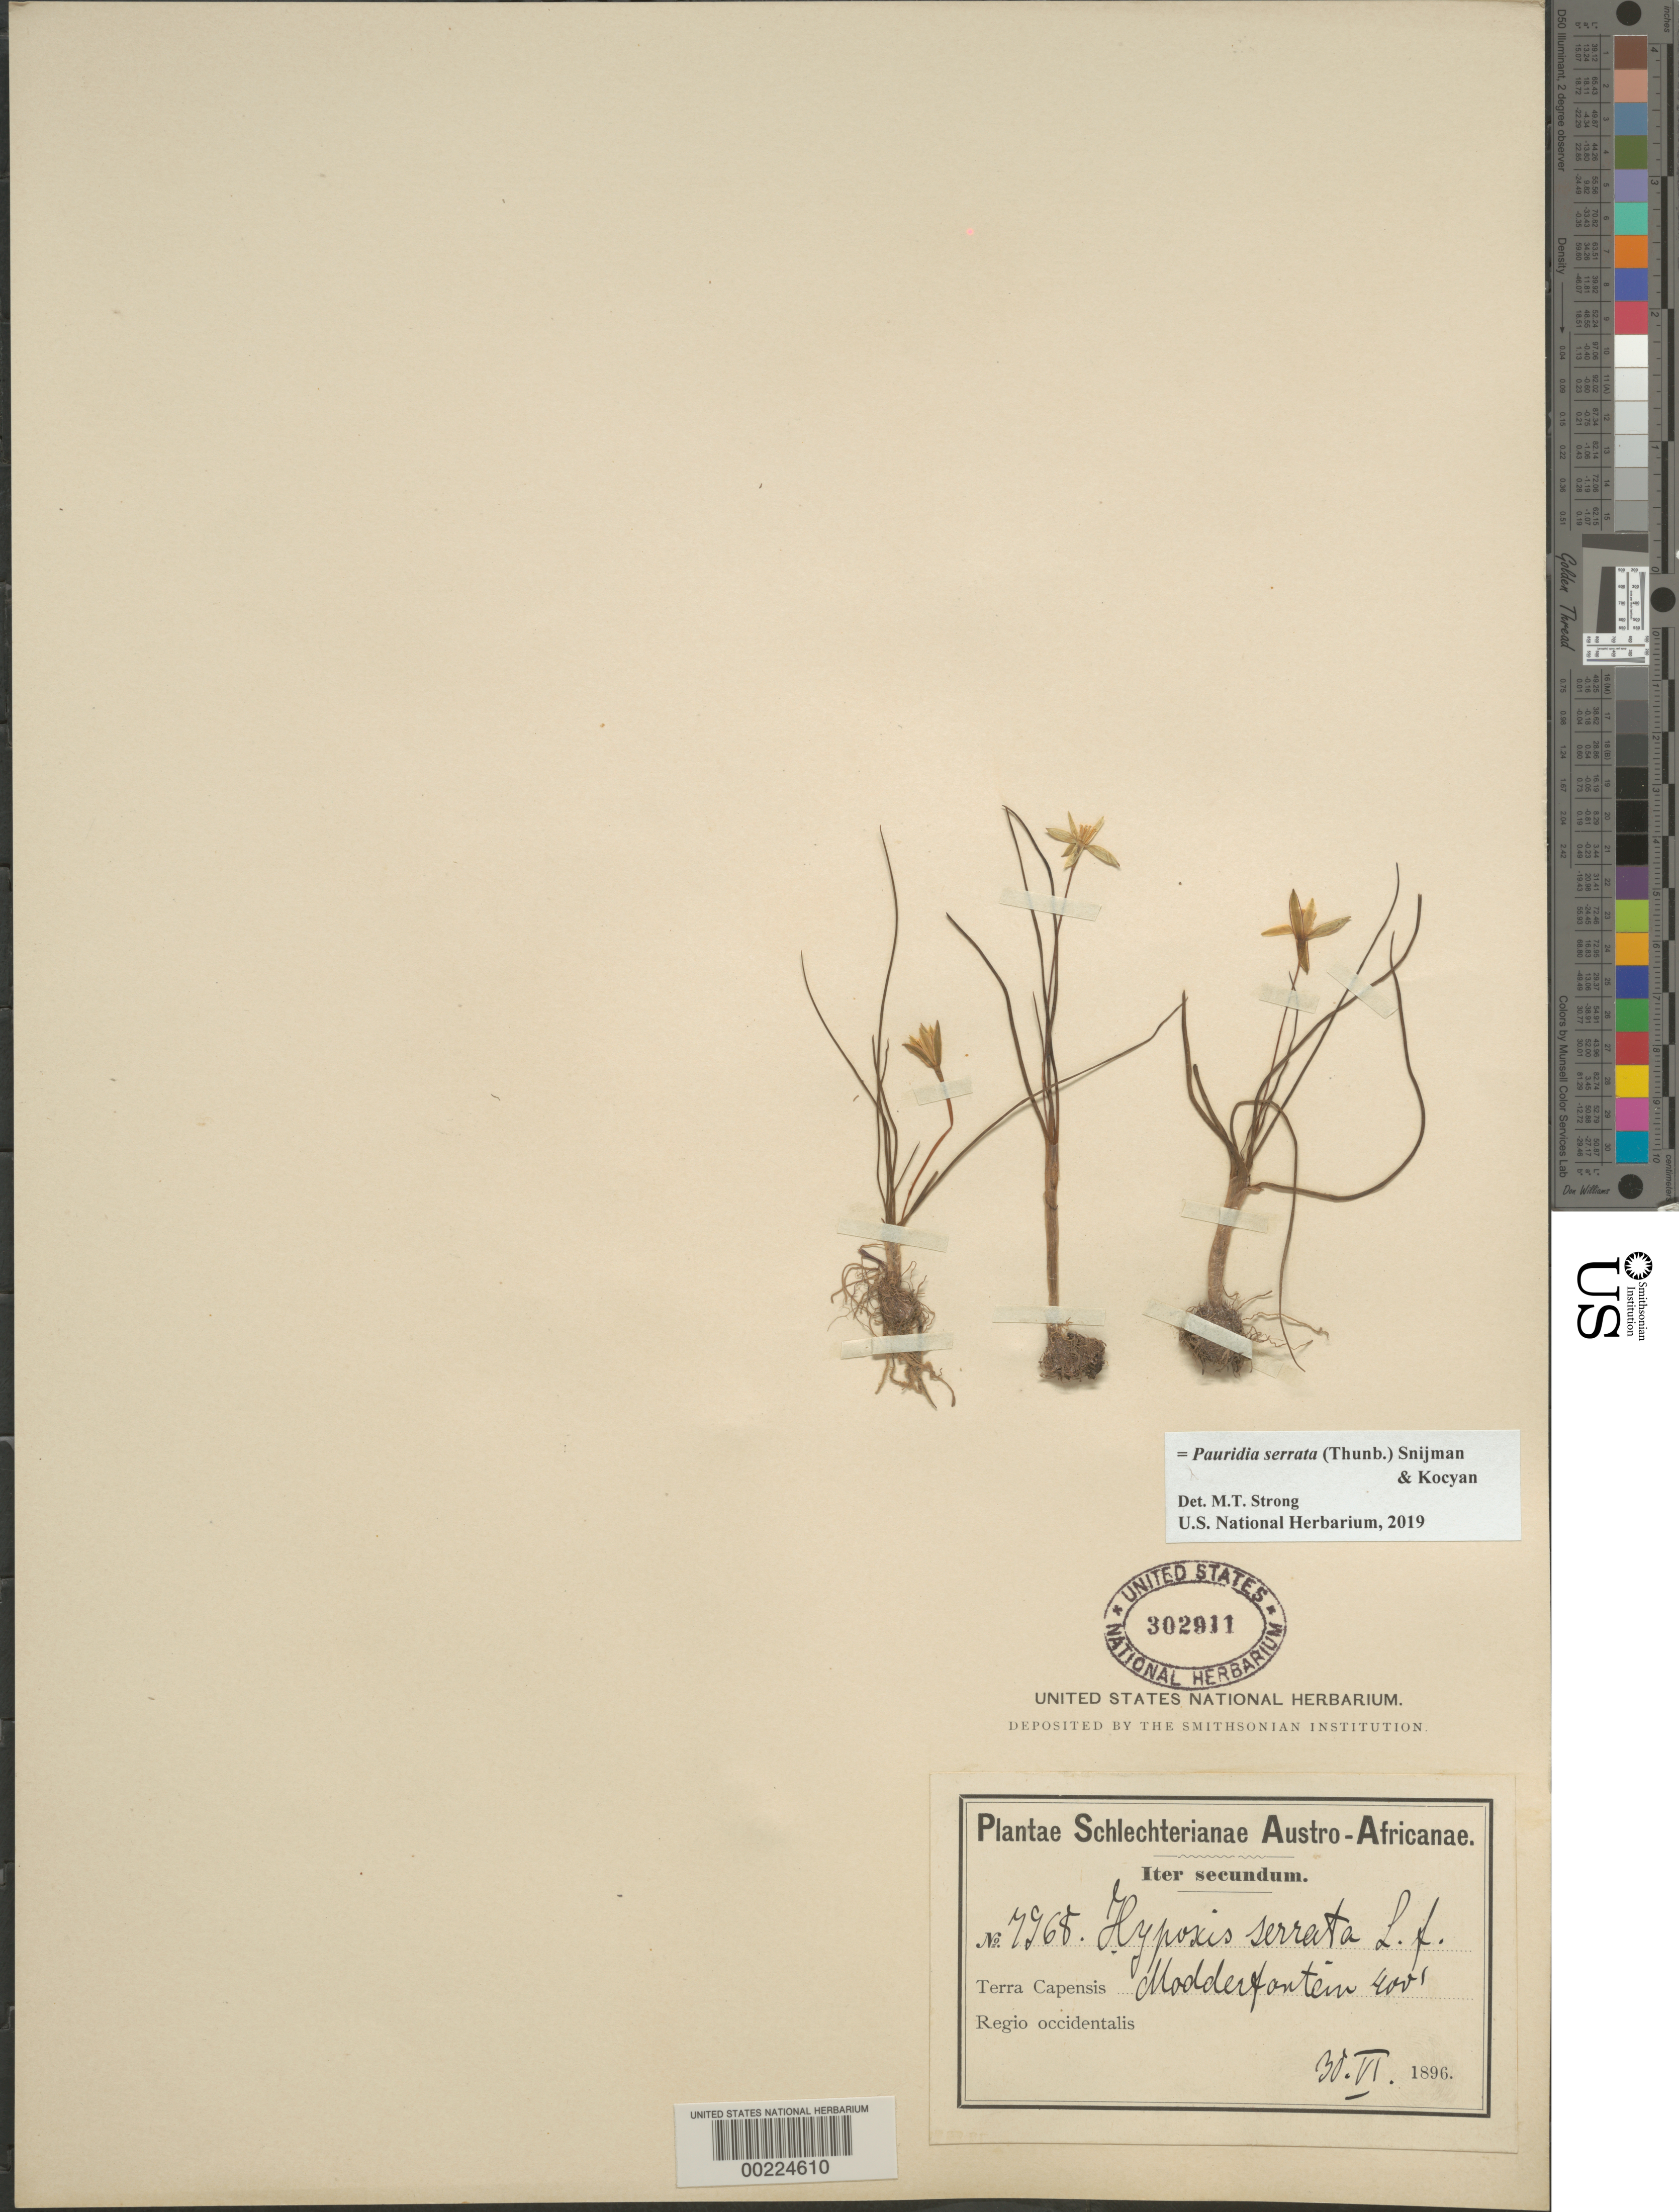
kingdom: Plantae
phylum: Tracheophyta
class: Liliopsida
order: Asparagales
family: Hypoxidaceae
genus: Pauridia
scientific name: Pauridia serrata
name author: (Thunb.) Snijman & Kocyan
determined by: Strong, Mark T., (BOT), Smithsonian Institution - National Museum of Natural History (UNITED STATES)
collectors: M. Schlechter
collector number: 7968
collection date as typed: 30 Jun 1896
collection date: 1896-06-30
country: South Africa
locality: Modderfontein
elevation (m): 122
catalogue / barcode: US 302911